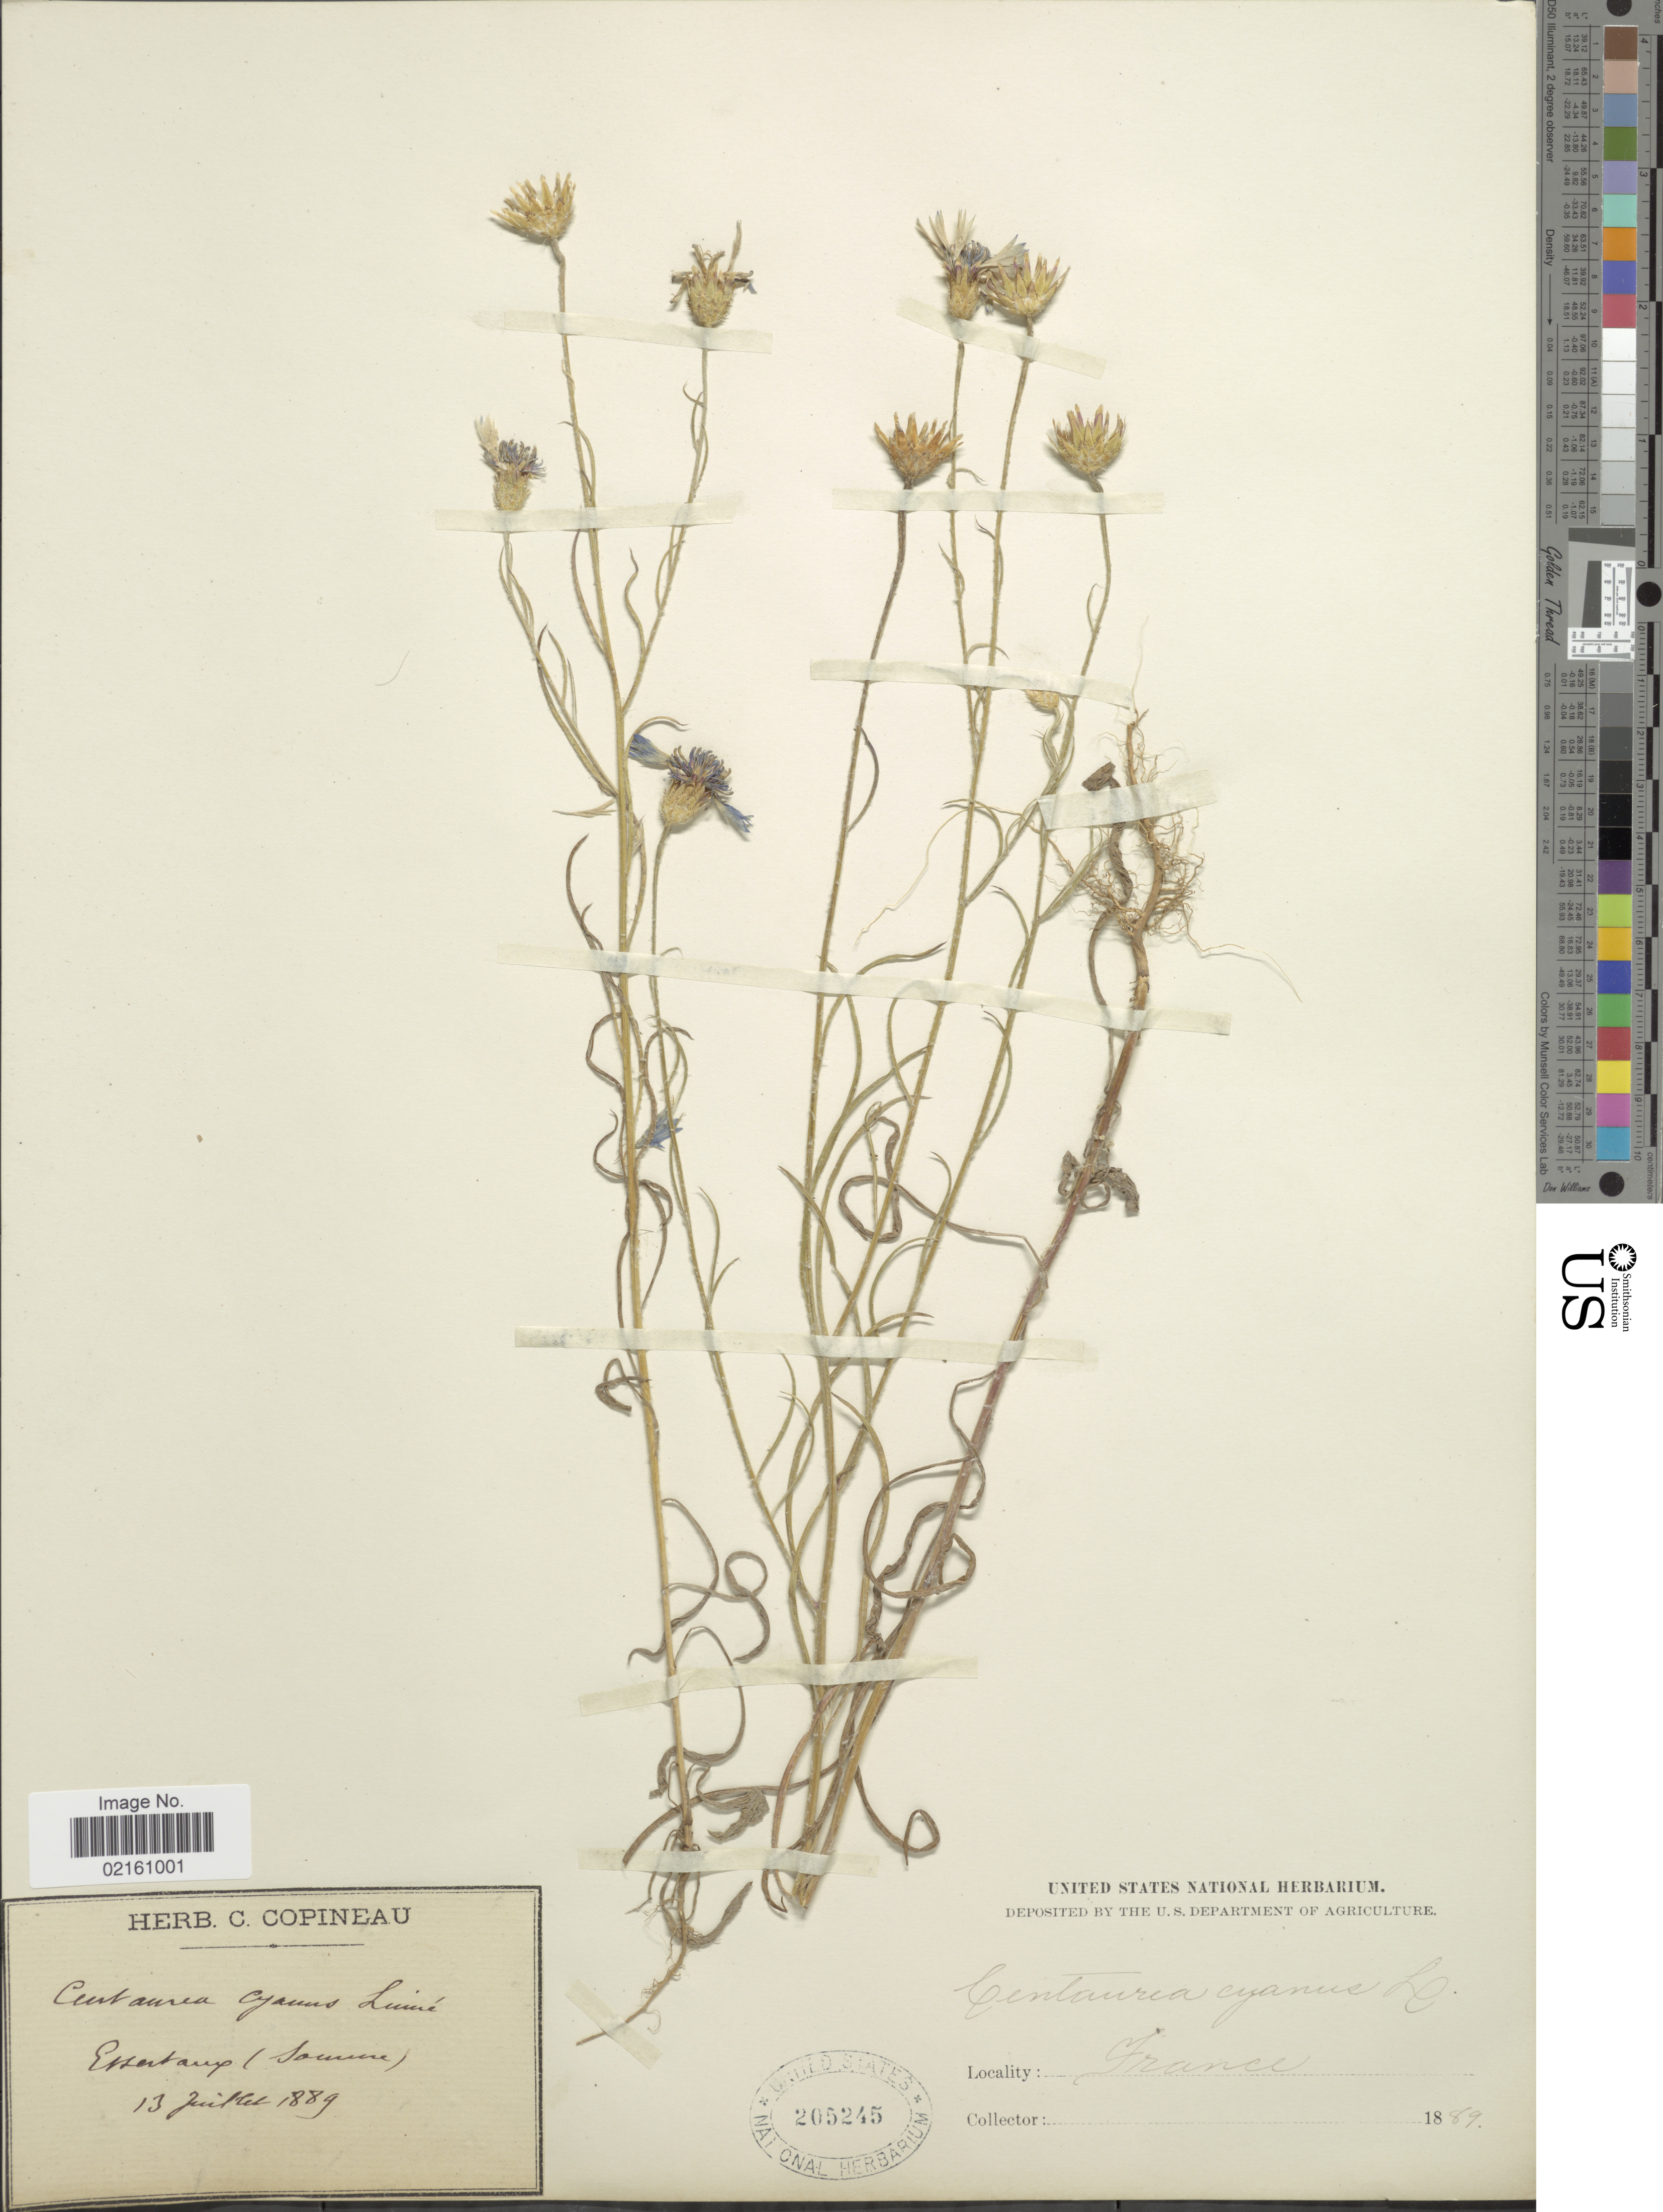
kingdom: Plantae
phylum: Tracheophyta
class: Magnoliopsida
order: Asterales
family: Asteraceae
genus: Centaurea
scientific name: Centaurea cyanus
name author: L.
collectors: ex herb. C. Copineau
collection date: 1889-07-13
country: France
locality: Essertaux (Somme)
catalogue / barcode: US 205245